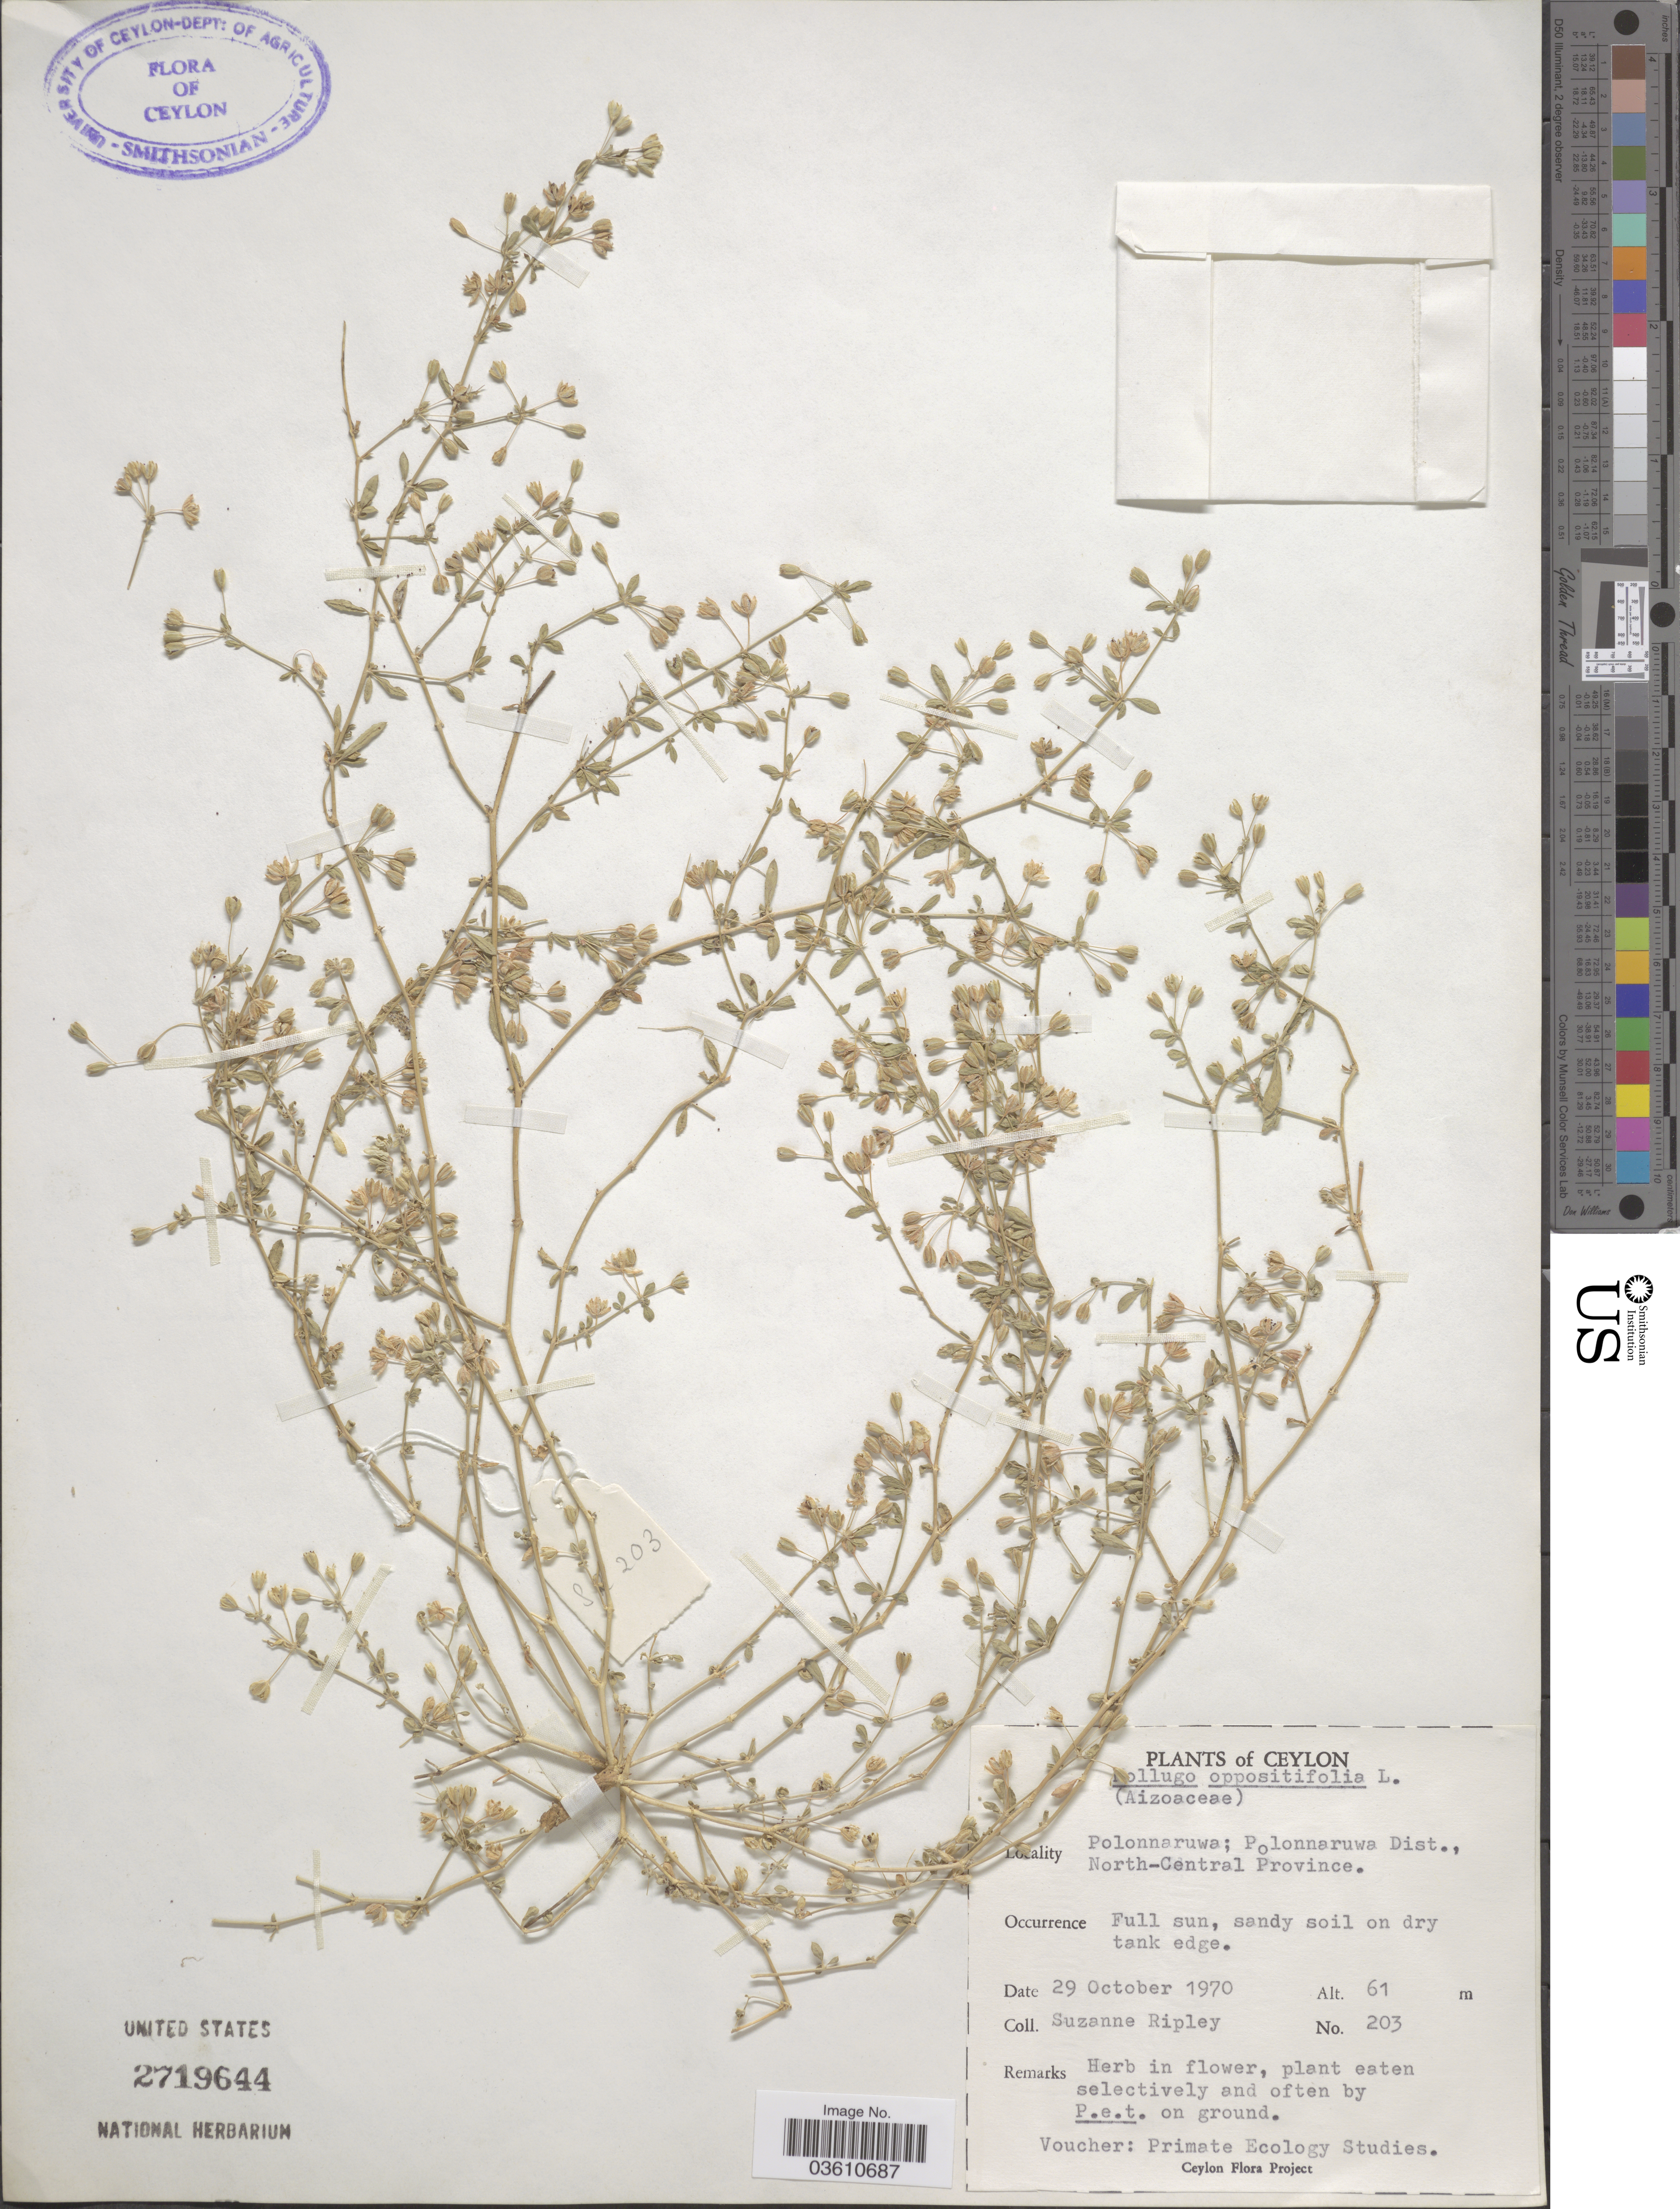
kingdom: Plantae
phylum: Tracheophyta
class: Magnoliopsida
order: Caryophyllales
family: Molluginaceae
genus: Glinus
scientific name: Glinus oppositifolius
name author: (L.) Aug. DC.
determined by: Strong, Mark T., (BOT), Smithsonian Institution - National Museum of Natural History (UNITED STATES)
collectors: S. Ripley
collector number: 203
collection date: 1970-10-29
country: Sri Lanka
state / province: North Central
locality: Ceylon. Polonnaruwa; Polonnaruwa Dist.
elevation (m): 61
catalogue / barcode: US 2719644